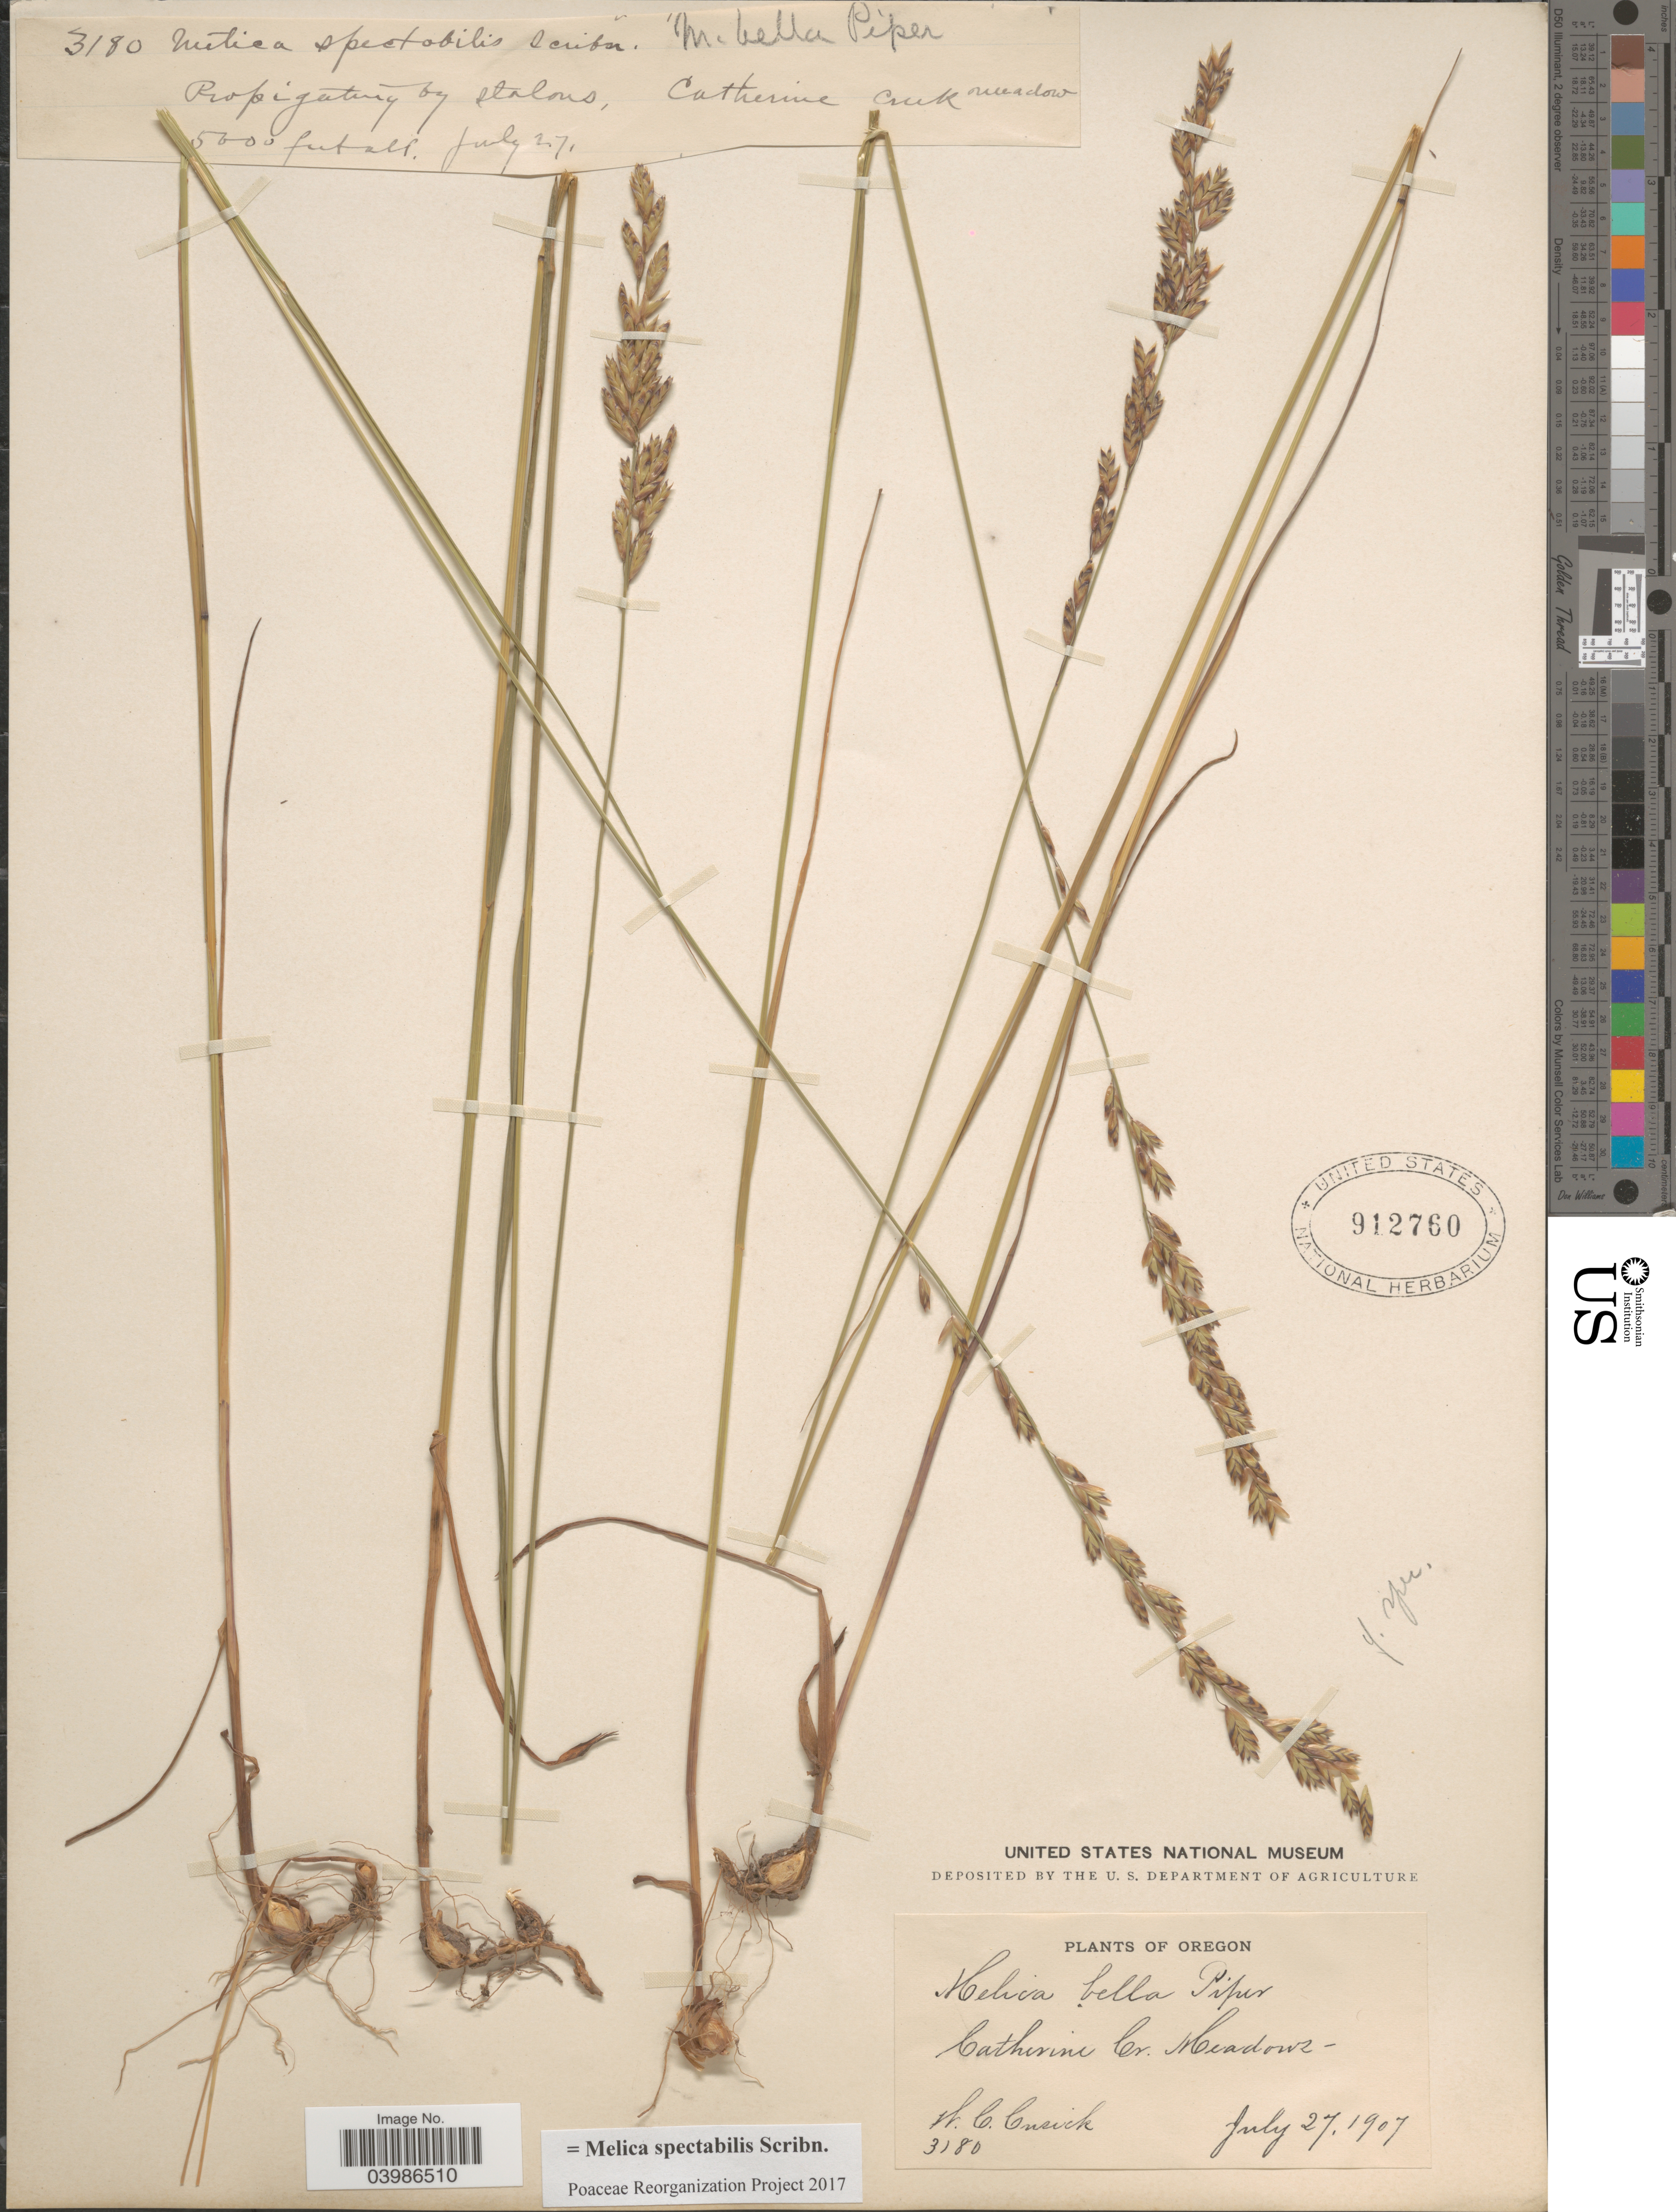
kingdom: Plantae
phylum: Tracheophyta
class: Liliopsida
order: Poales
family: Poaceae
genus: Melica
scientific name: Melica spectabilis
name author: Scribn.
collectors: W. C. Cusick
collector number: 3180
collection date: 1907-07-27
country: United States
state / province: Oregon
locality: Catherine Cr. Meadows.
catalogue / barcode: US 912760